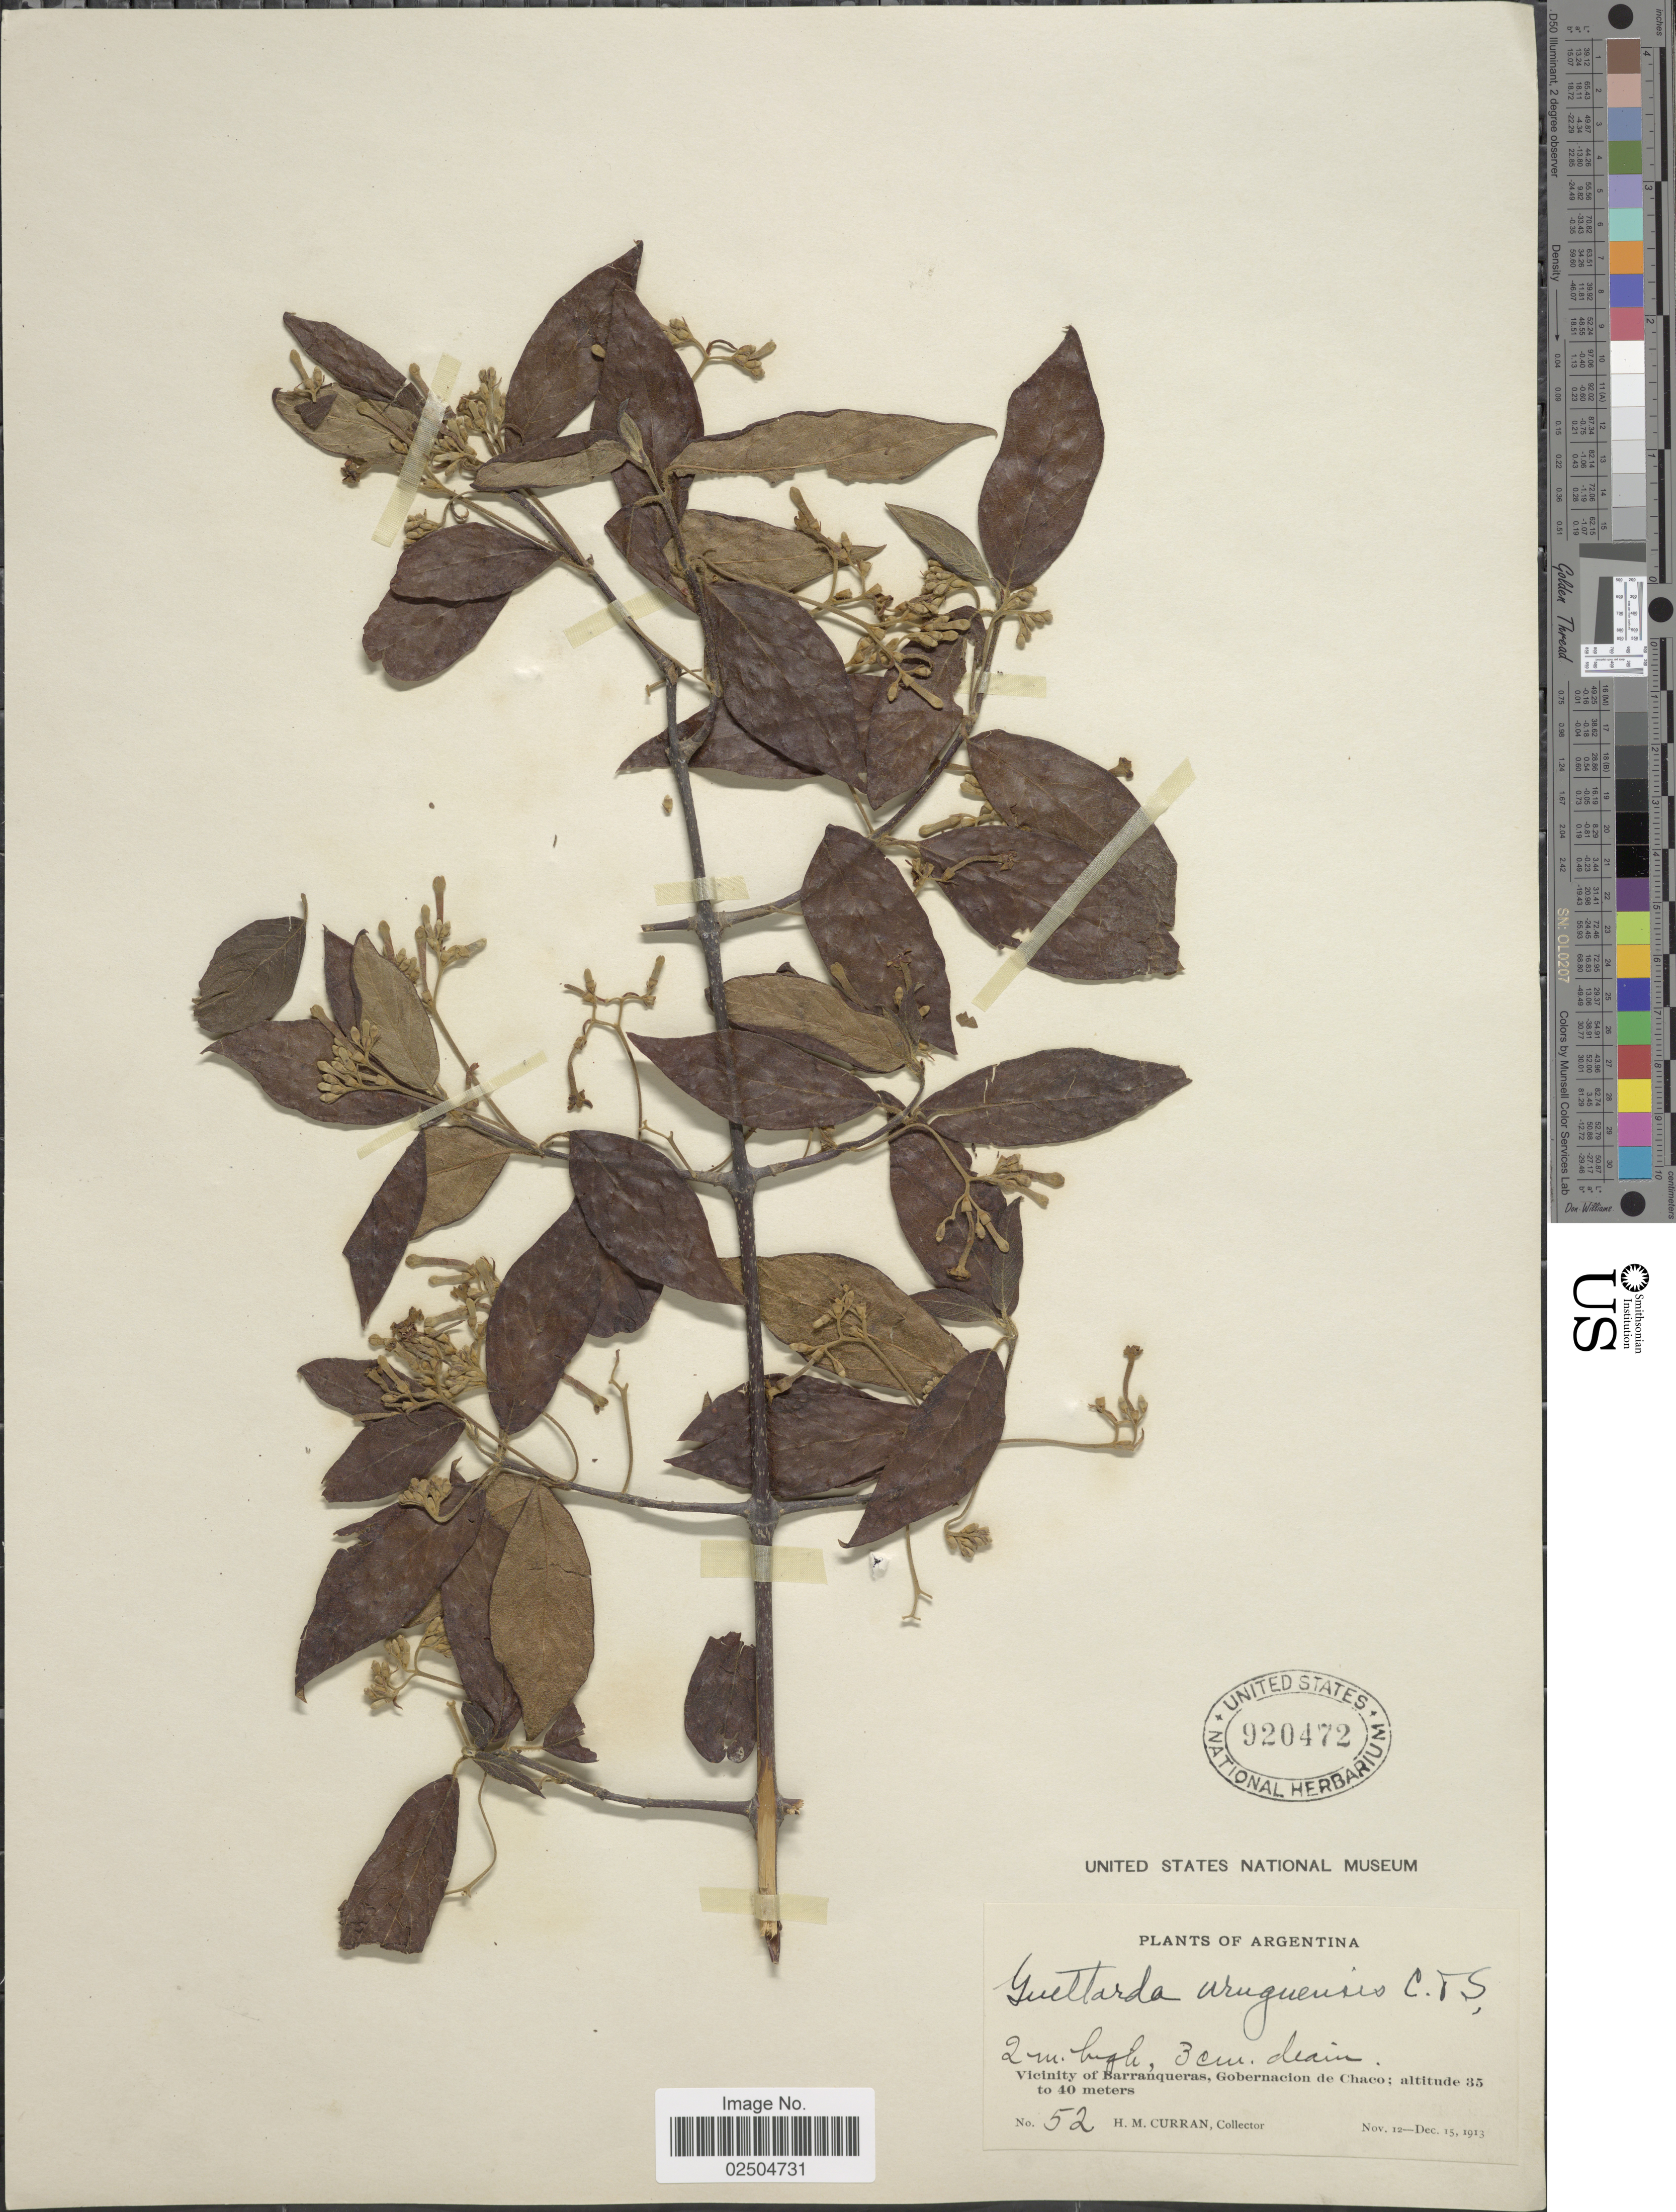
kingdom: Plantae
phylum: Tracheophyta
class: Magnoliopsida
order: Gentianales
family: Rubiaceae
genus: Guettarda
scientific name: Guettarda uruguensis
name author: Cham. & Schltdl.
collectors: H. M. Curran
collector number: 52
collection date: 1913-11-12/1913-12-15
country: Argentina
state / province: Chaco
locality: Vicinityh of Barranqueras, Gobernacin de Chaco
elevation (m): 35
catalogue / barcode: US 920472